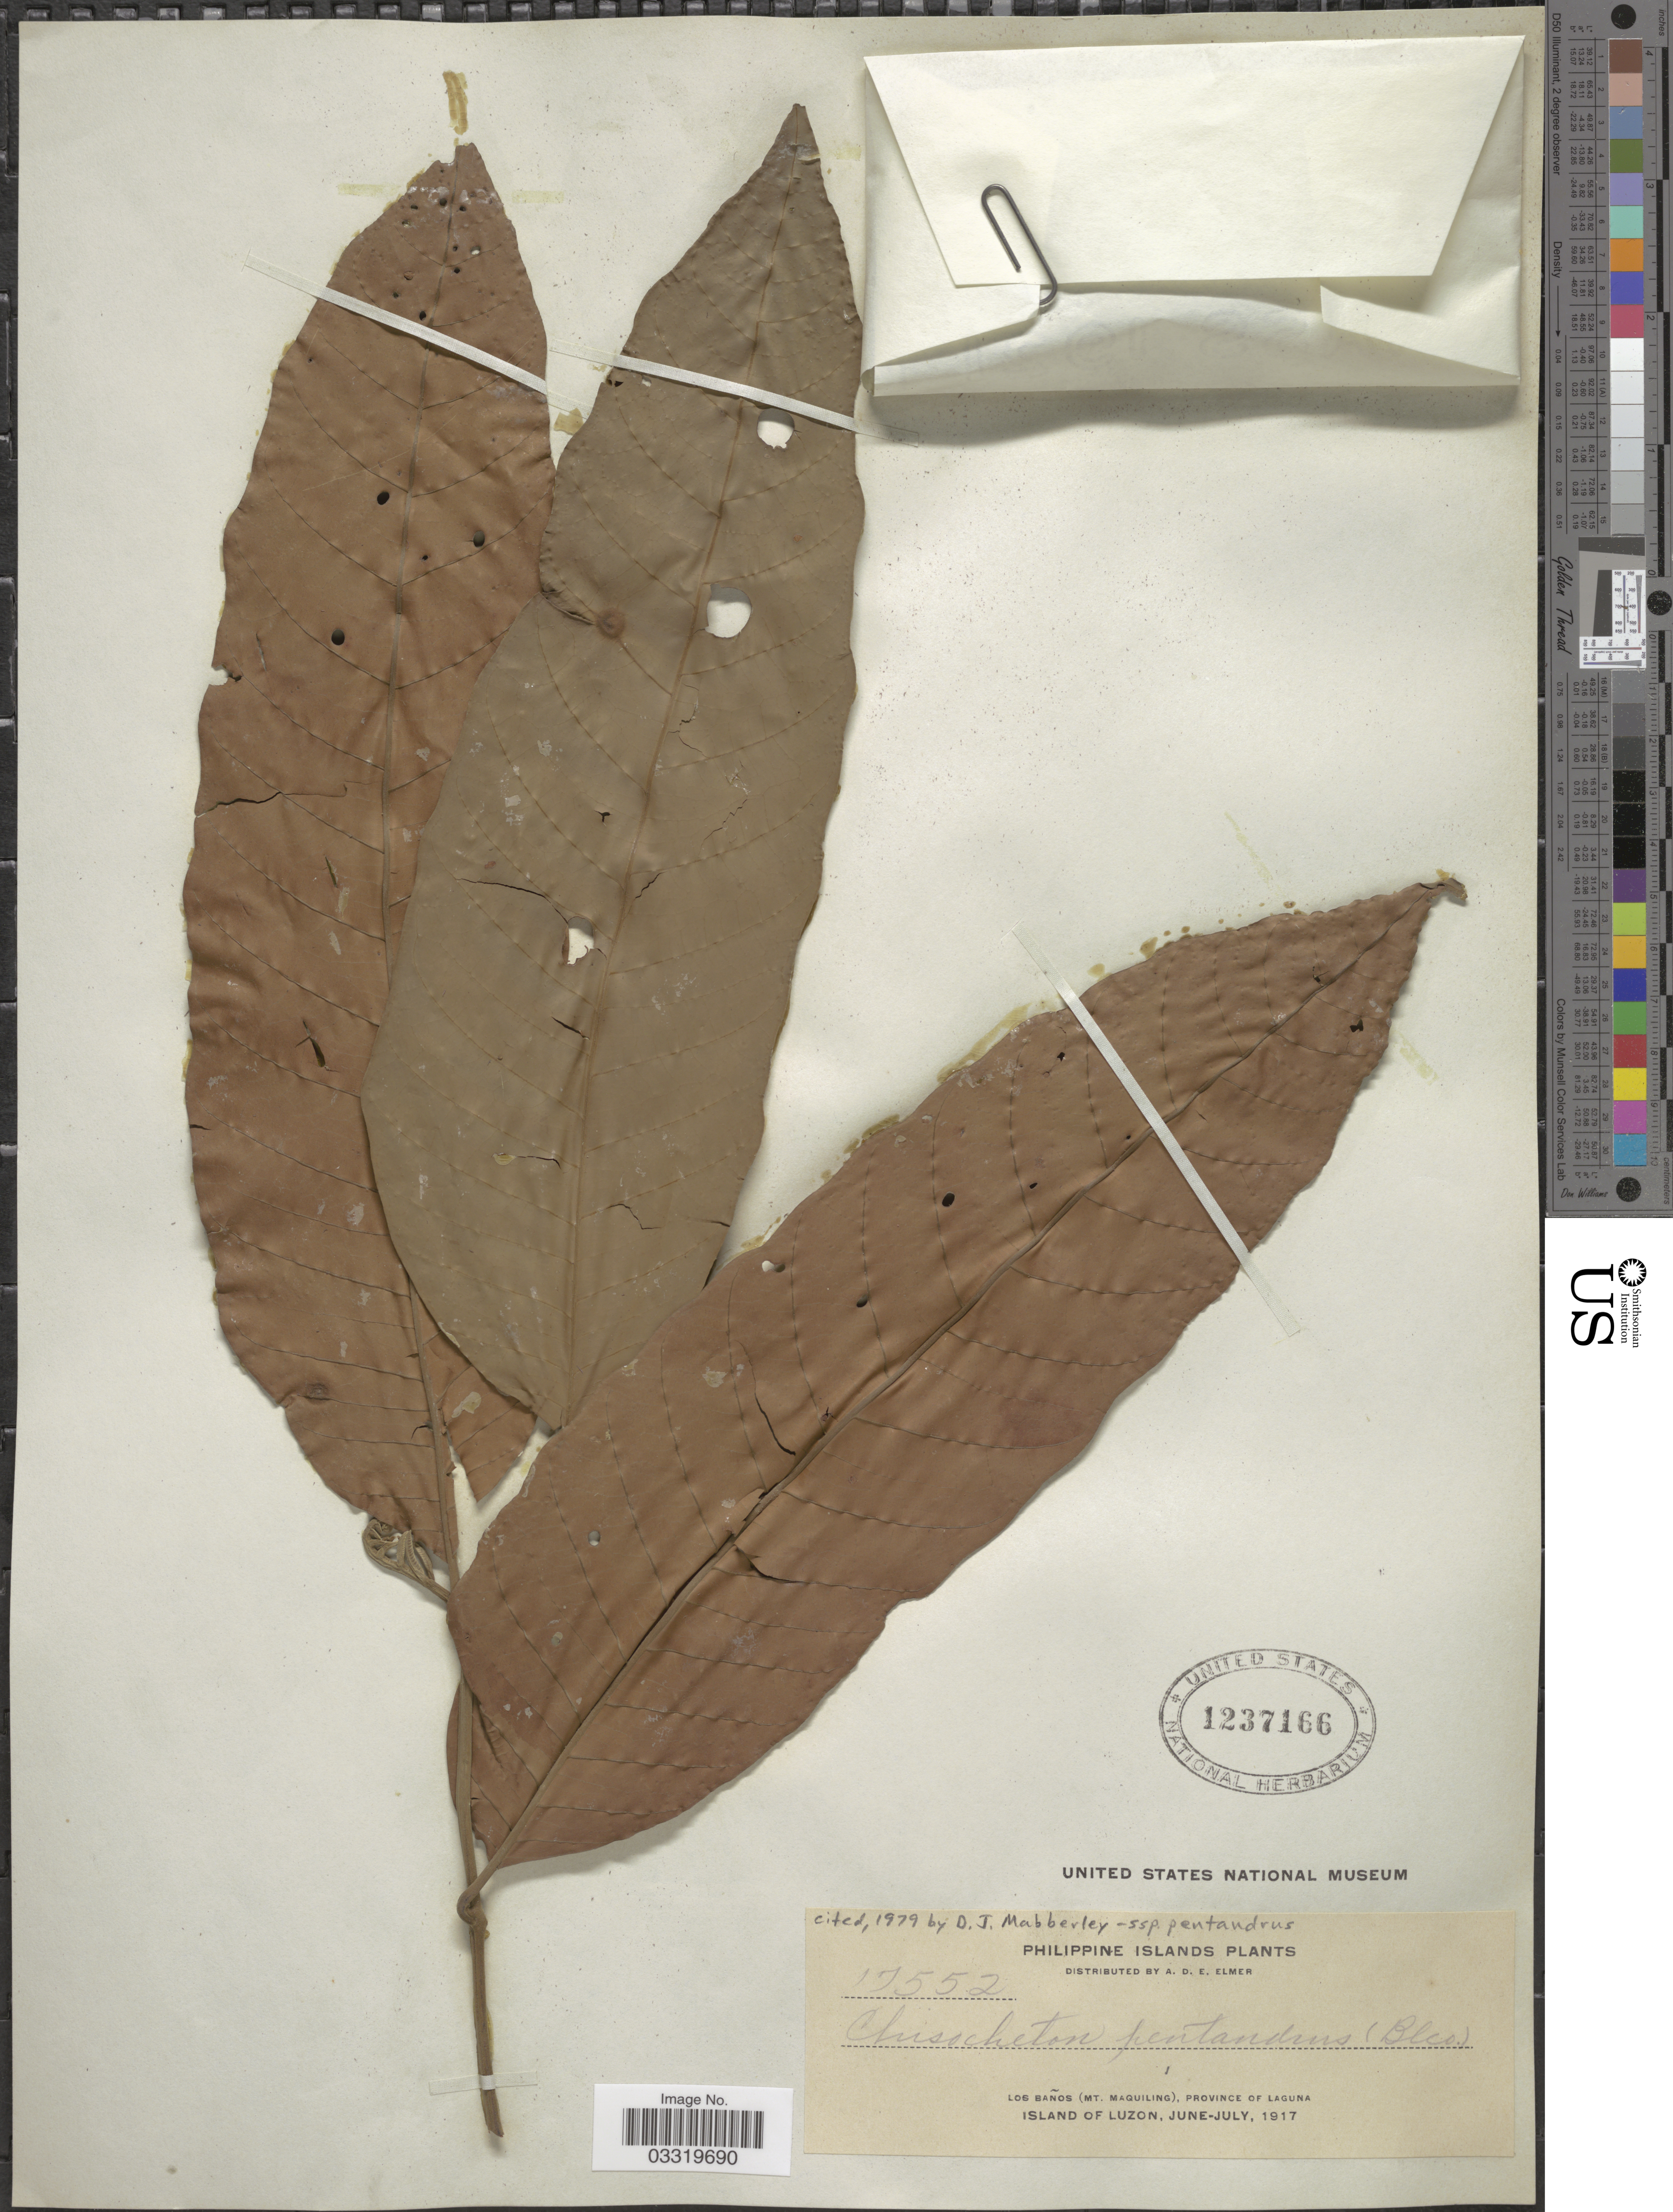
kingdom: Plantae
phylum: Tracheophyta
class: Magnoliopsida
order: Sapindales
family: Meliaceae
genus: Chisocheton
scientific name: Chisocheton pentandrus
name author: (Blanco) Merr.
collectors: A. D. E. Elmer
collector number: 17552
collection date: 1917-06/1917-07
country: Philippines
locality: Philippine Islands. Los Baños (Mt. Maquiling), Province of Laguna. Island of Luzon.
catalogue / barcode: US 1237166